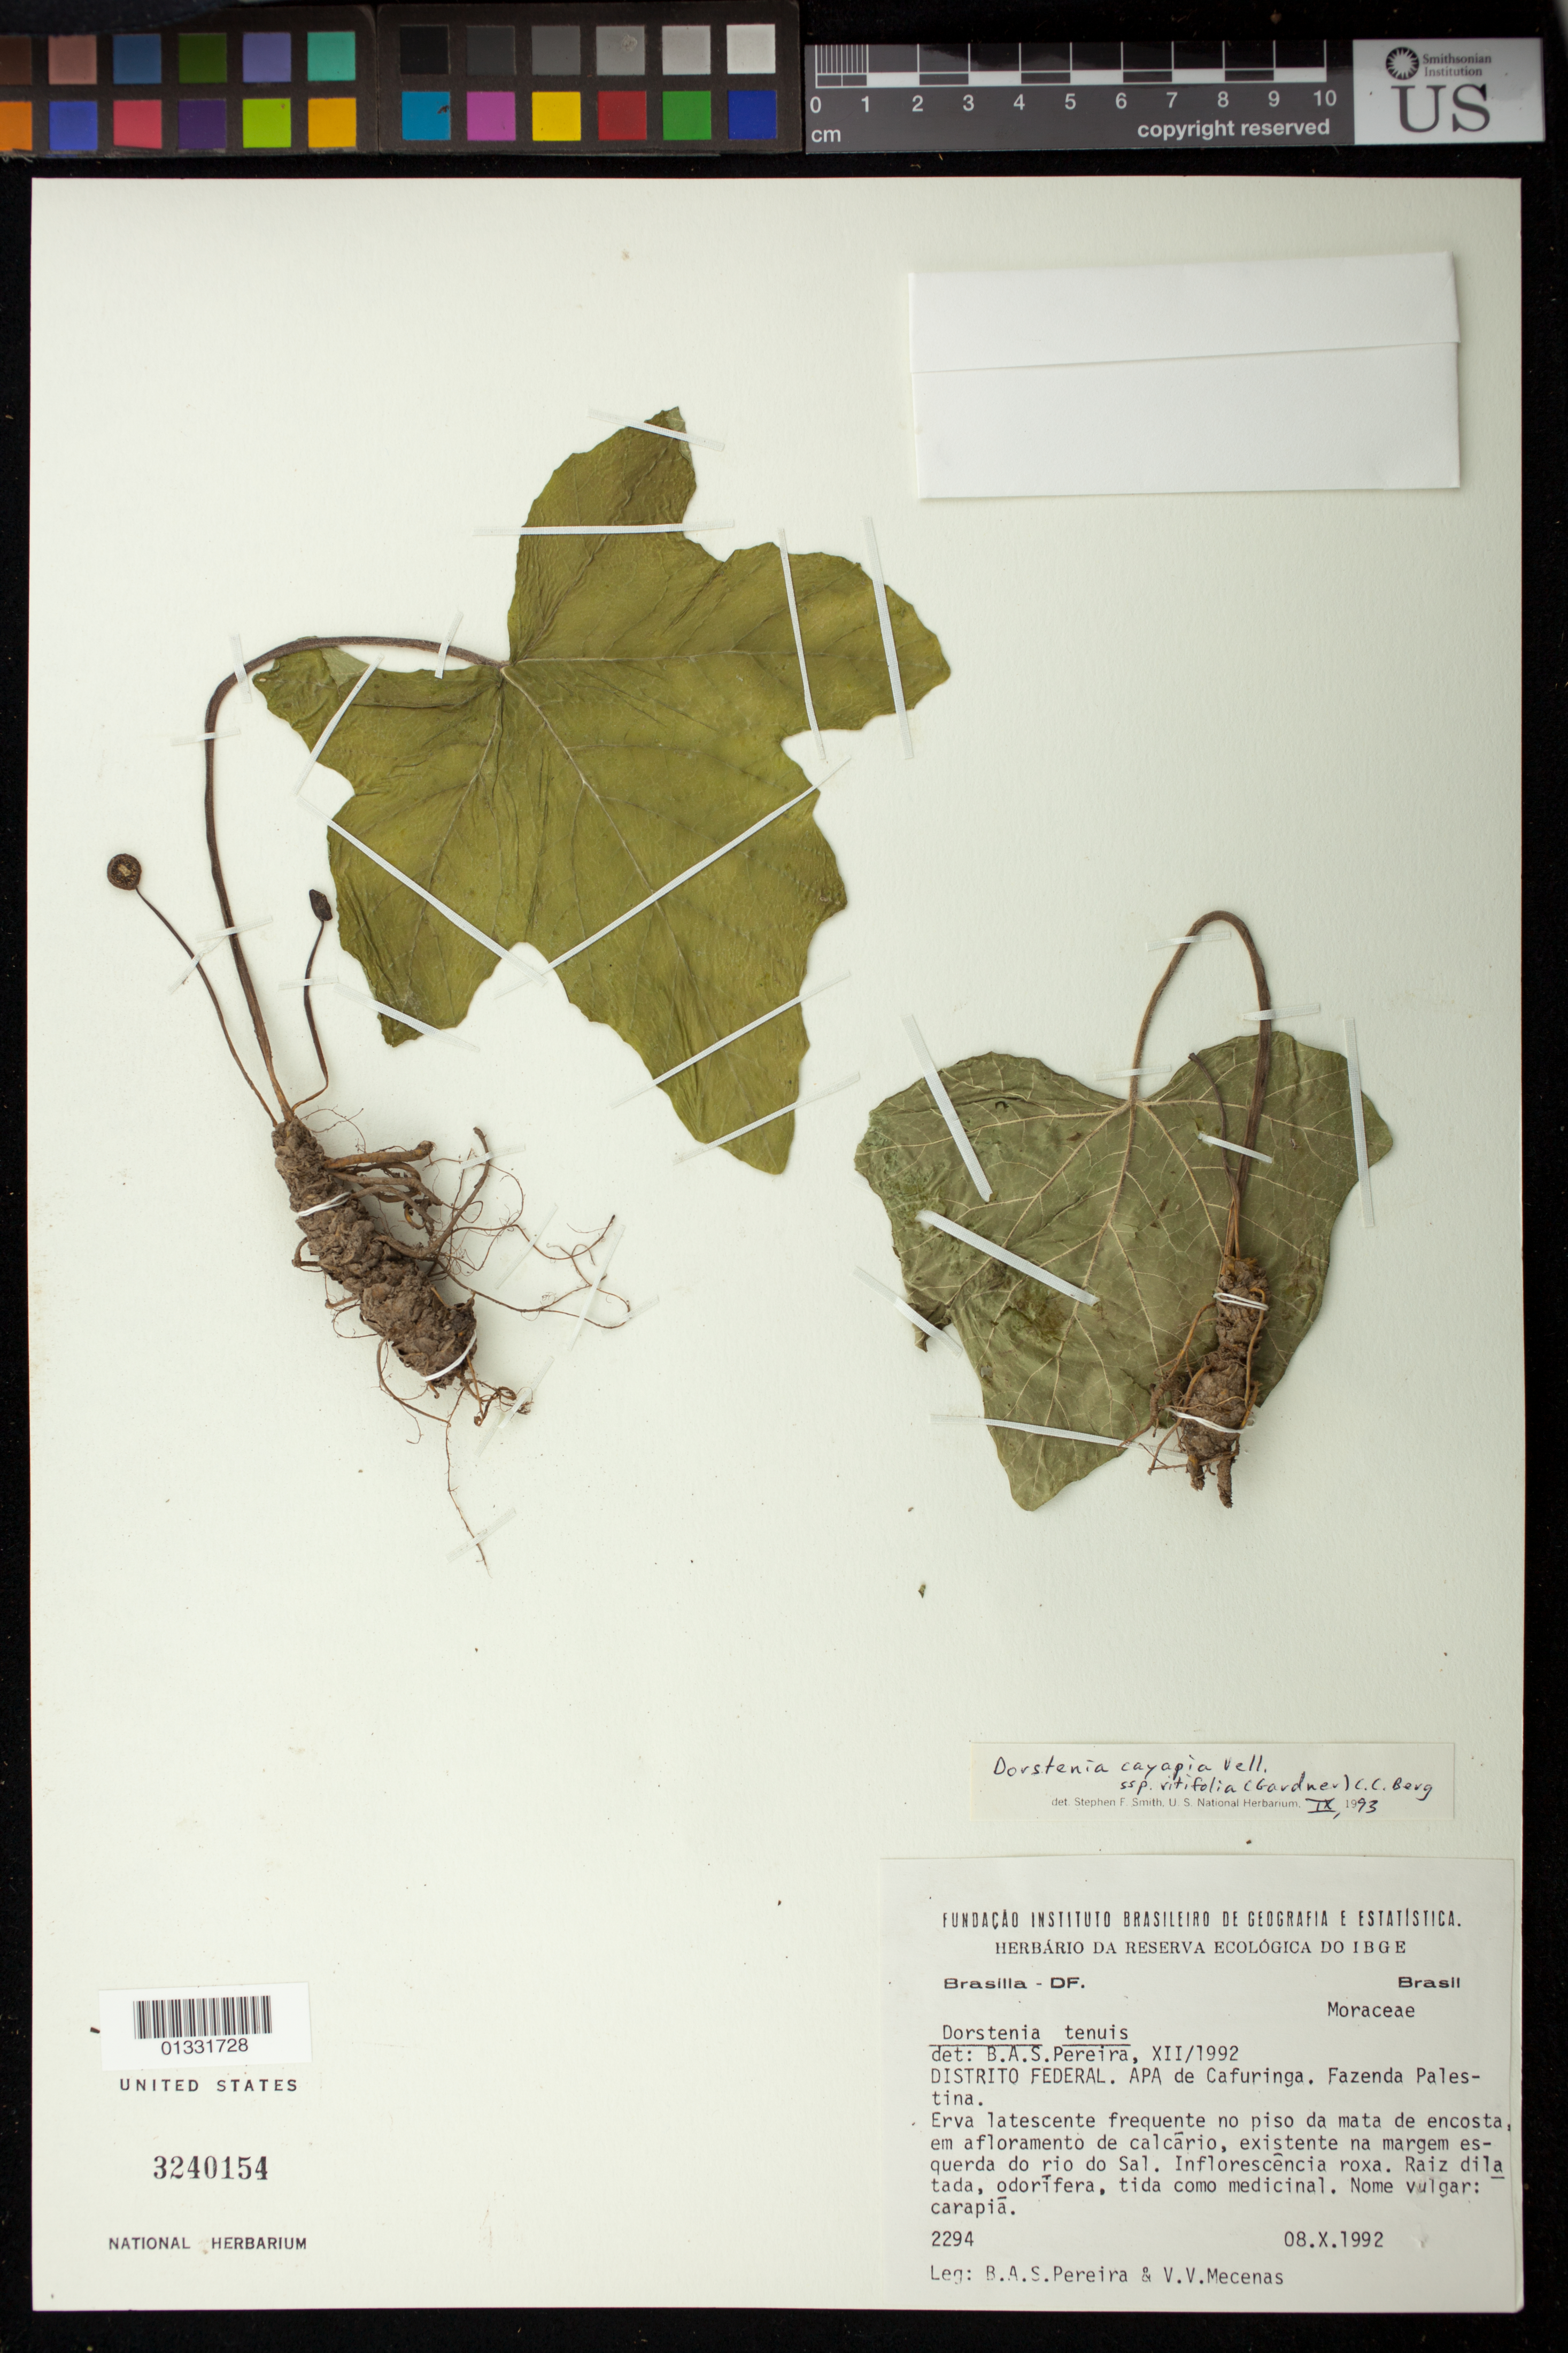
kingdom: Plantae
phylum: Tracheophyta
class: Magnoliopsida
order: Rosales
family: Moraceae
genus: Dorstenia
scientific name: Dorstenia cayapia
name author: Vell.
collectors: B. A. S. Pereira & V. Mecenas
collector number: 2294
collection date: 1992-10-08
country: Brazil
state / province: Distrito Federal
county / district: Brasília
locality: APA de Cafuringa. Fazenda Palestina. Margem esquerda do Rio do Sal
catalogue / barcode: US 3240154